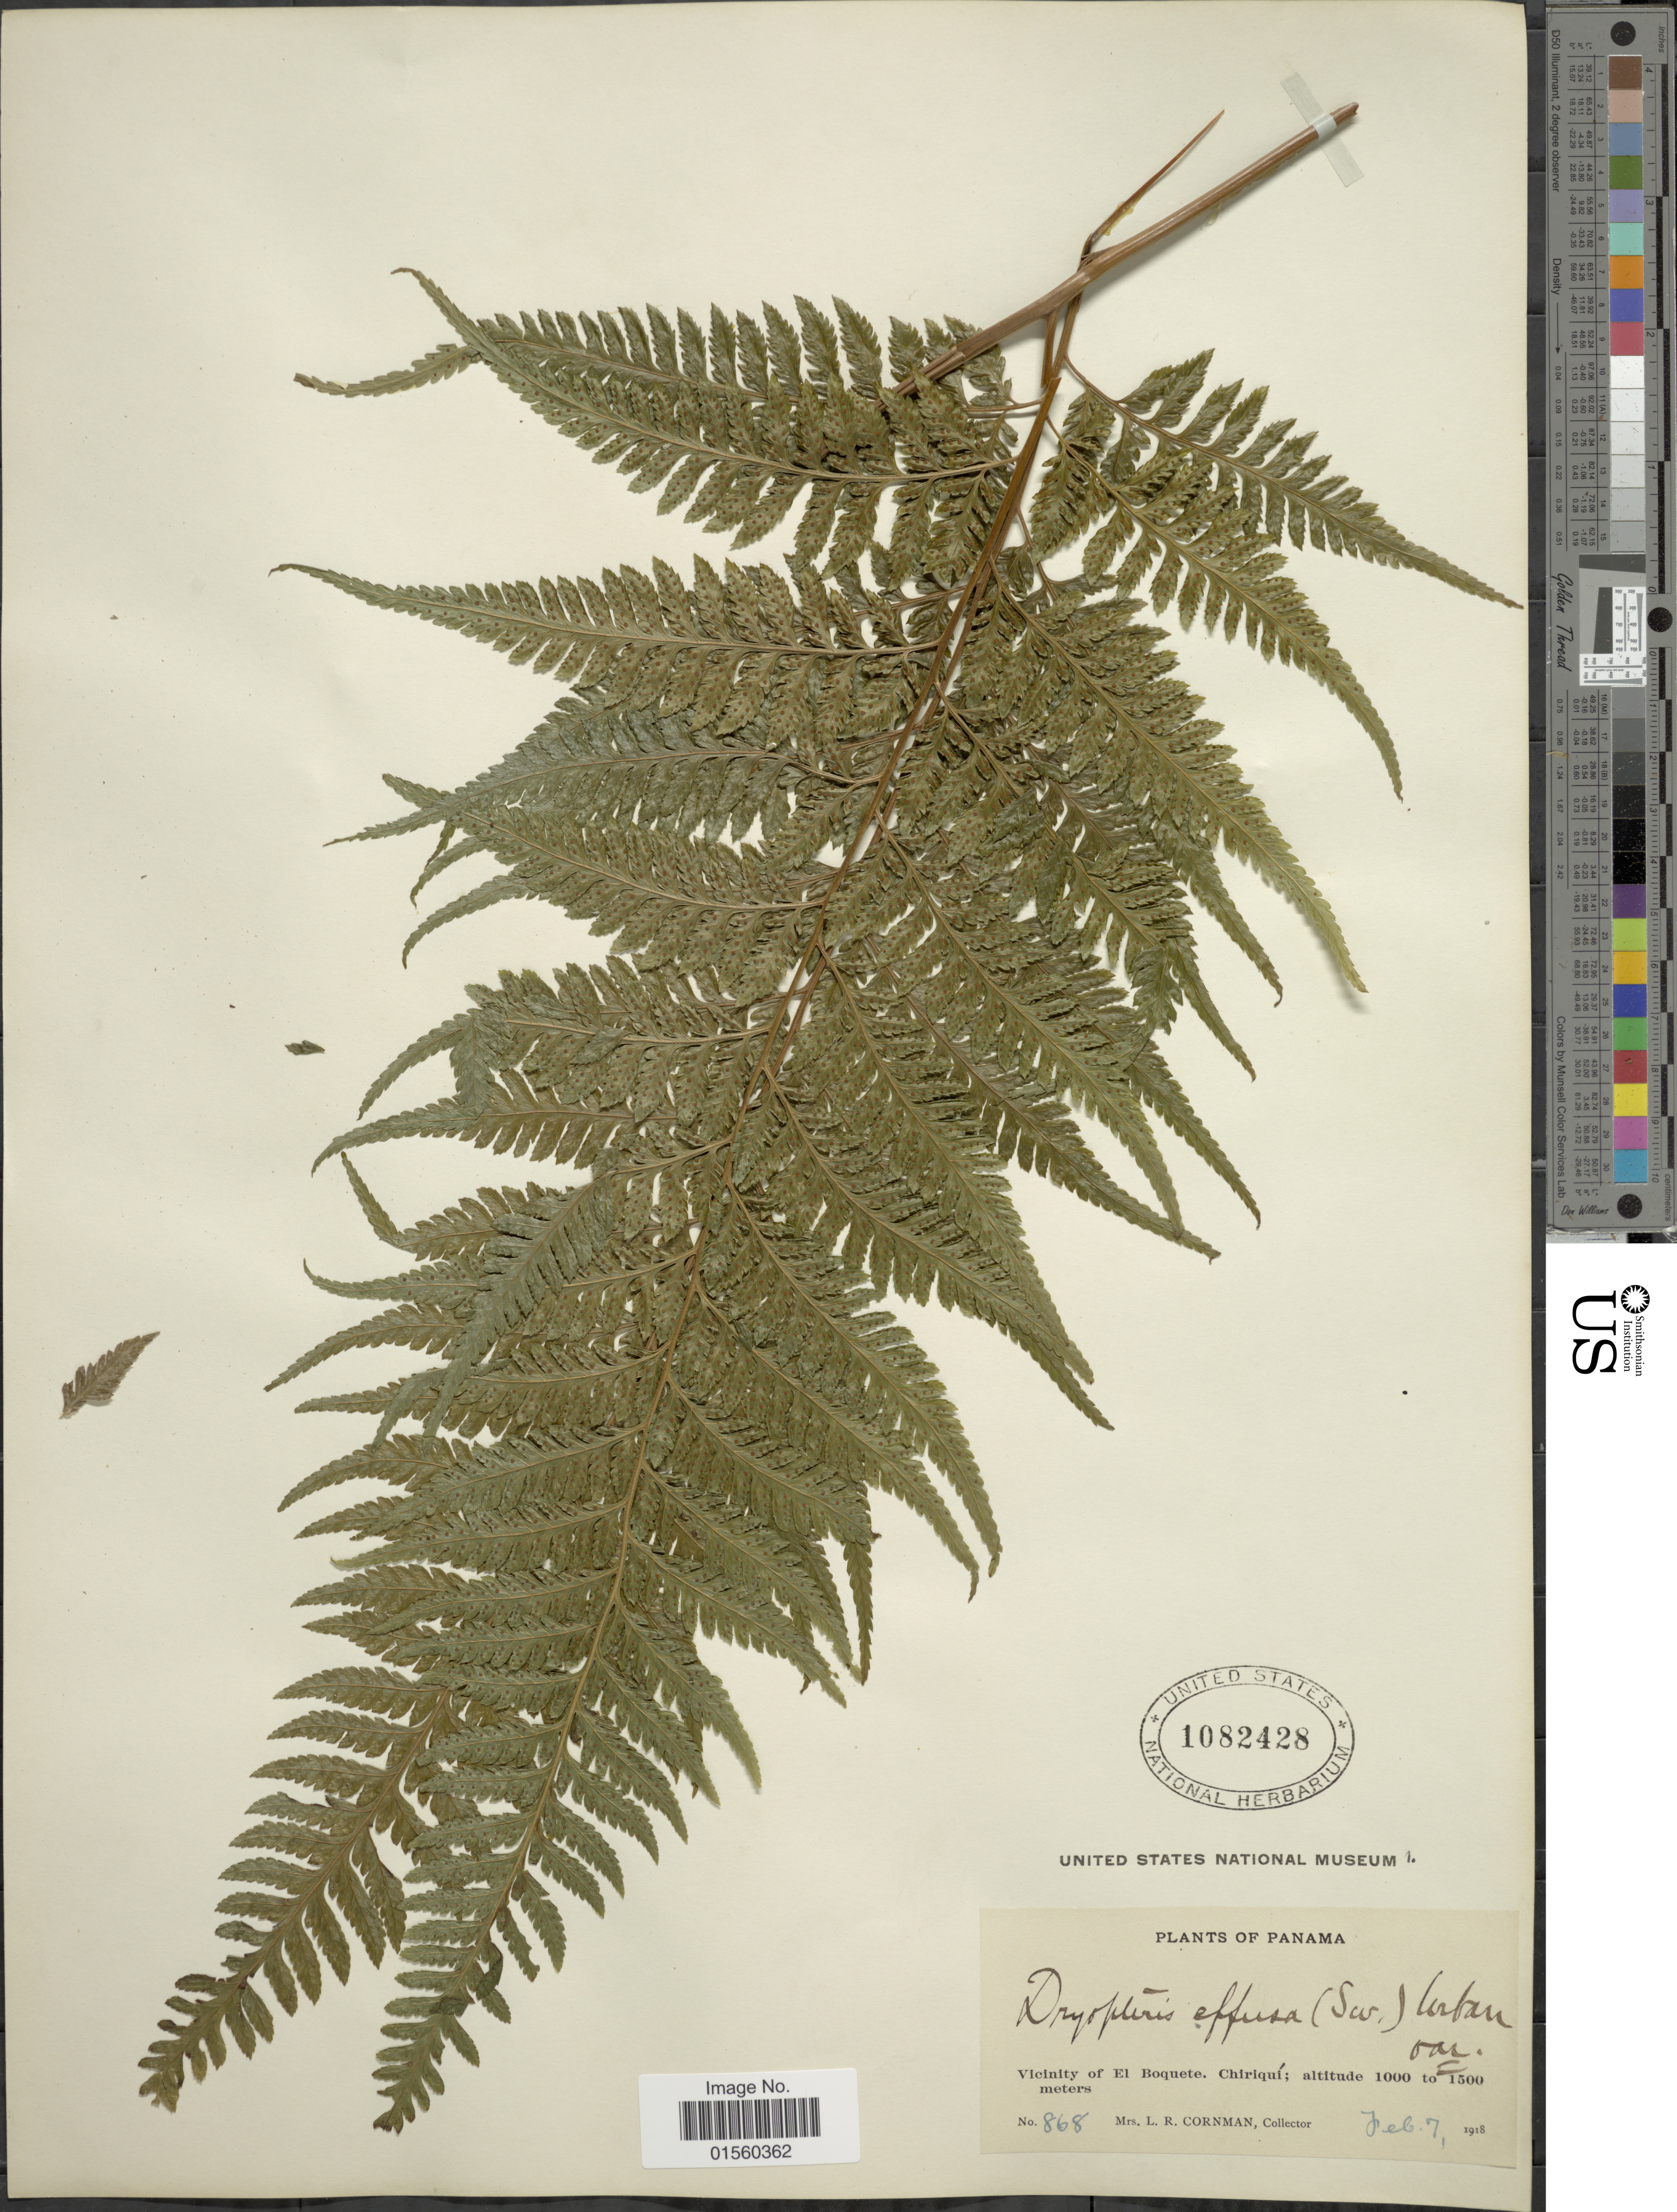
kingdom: Plantae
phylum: Tracheophyta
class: Polypodiopsida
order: Polypodiales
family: Dryopteridaceae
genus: Parapolystichum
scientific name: Parapolystichum effusum var. effusum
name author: (Sw.) Ching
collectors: L. Cornman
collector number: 868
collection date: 1918-02-07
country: Panama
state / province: Chiriqui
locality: Vicinity of El Boquete, Chiriqui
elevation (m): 1000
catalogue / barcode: US 1082428